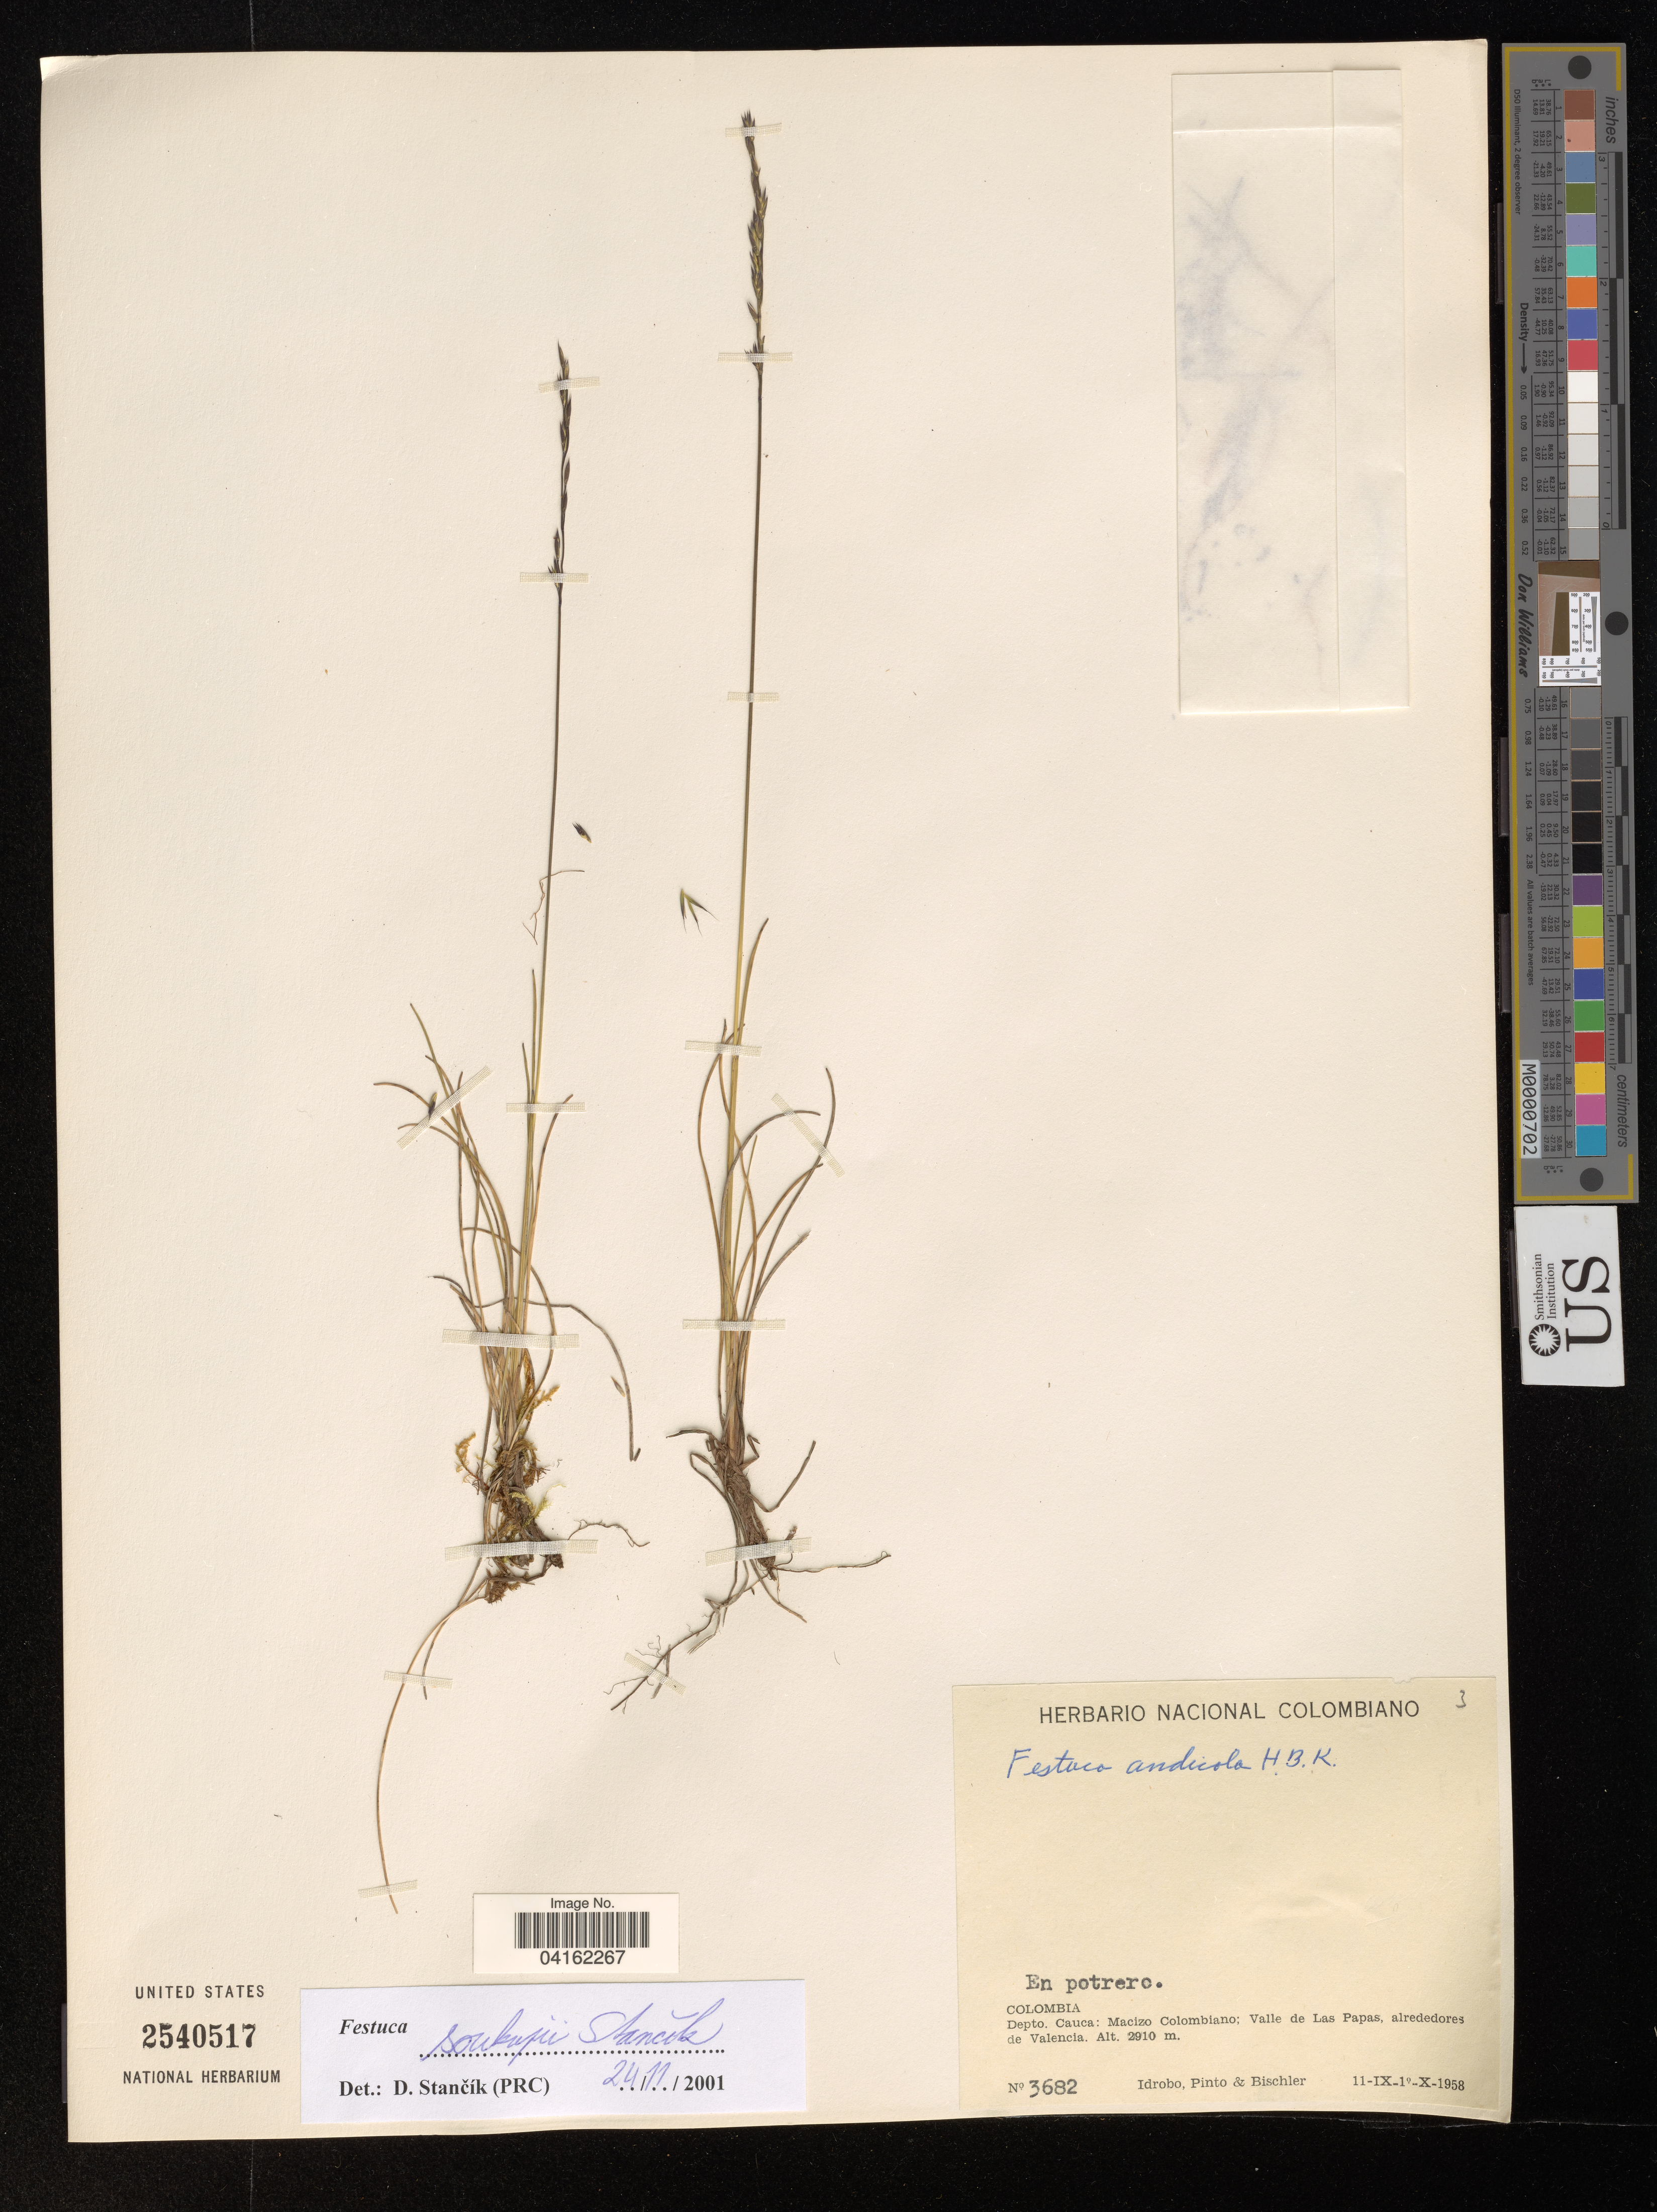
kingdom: Plantae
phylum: Tracheophyta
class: Liliopsida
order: Poales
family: Poaceae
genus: Festuca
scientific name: Festuca soukupii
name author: Stancik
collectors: -- Idrobo, Pinto, -- & -. Bischler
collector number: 3682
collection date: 1958-09-11/1958-10-01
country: Colombia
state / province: Cauca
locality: Depto. Cauca: Macizo ColombianoL Valle de Las Papas, alrededores de Valencia.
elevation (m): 2910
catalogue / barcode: US 2540517